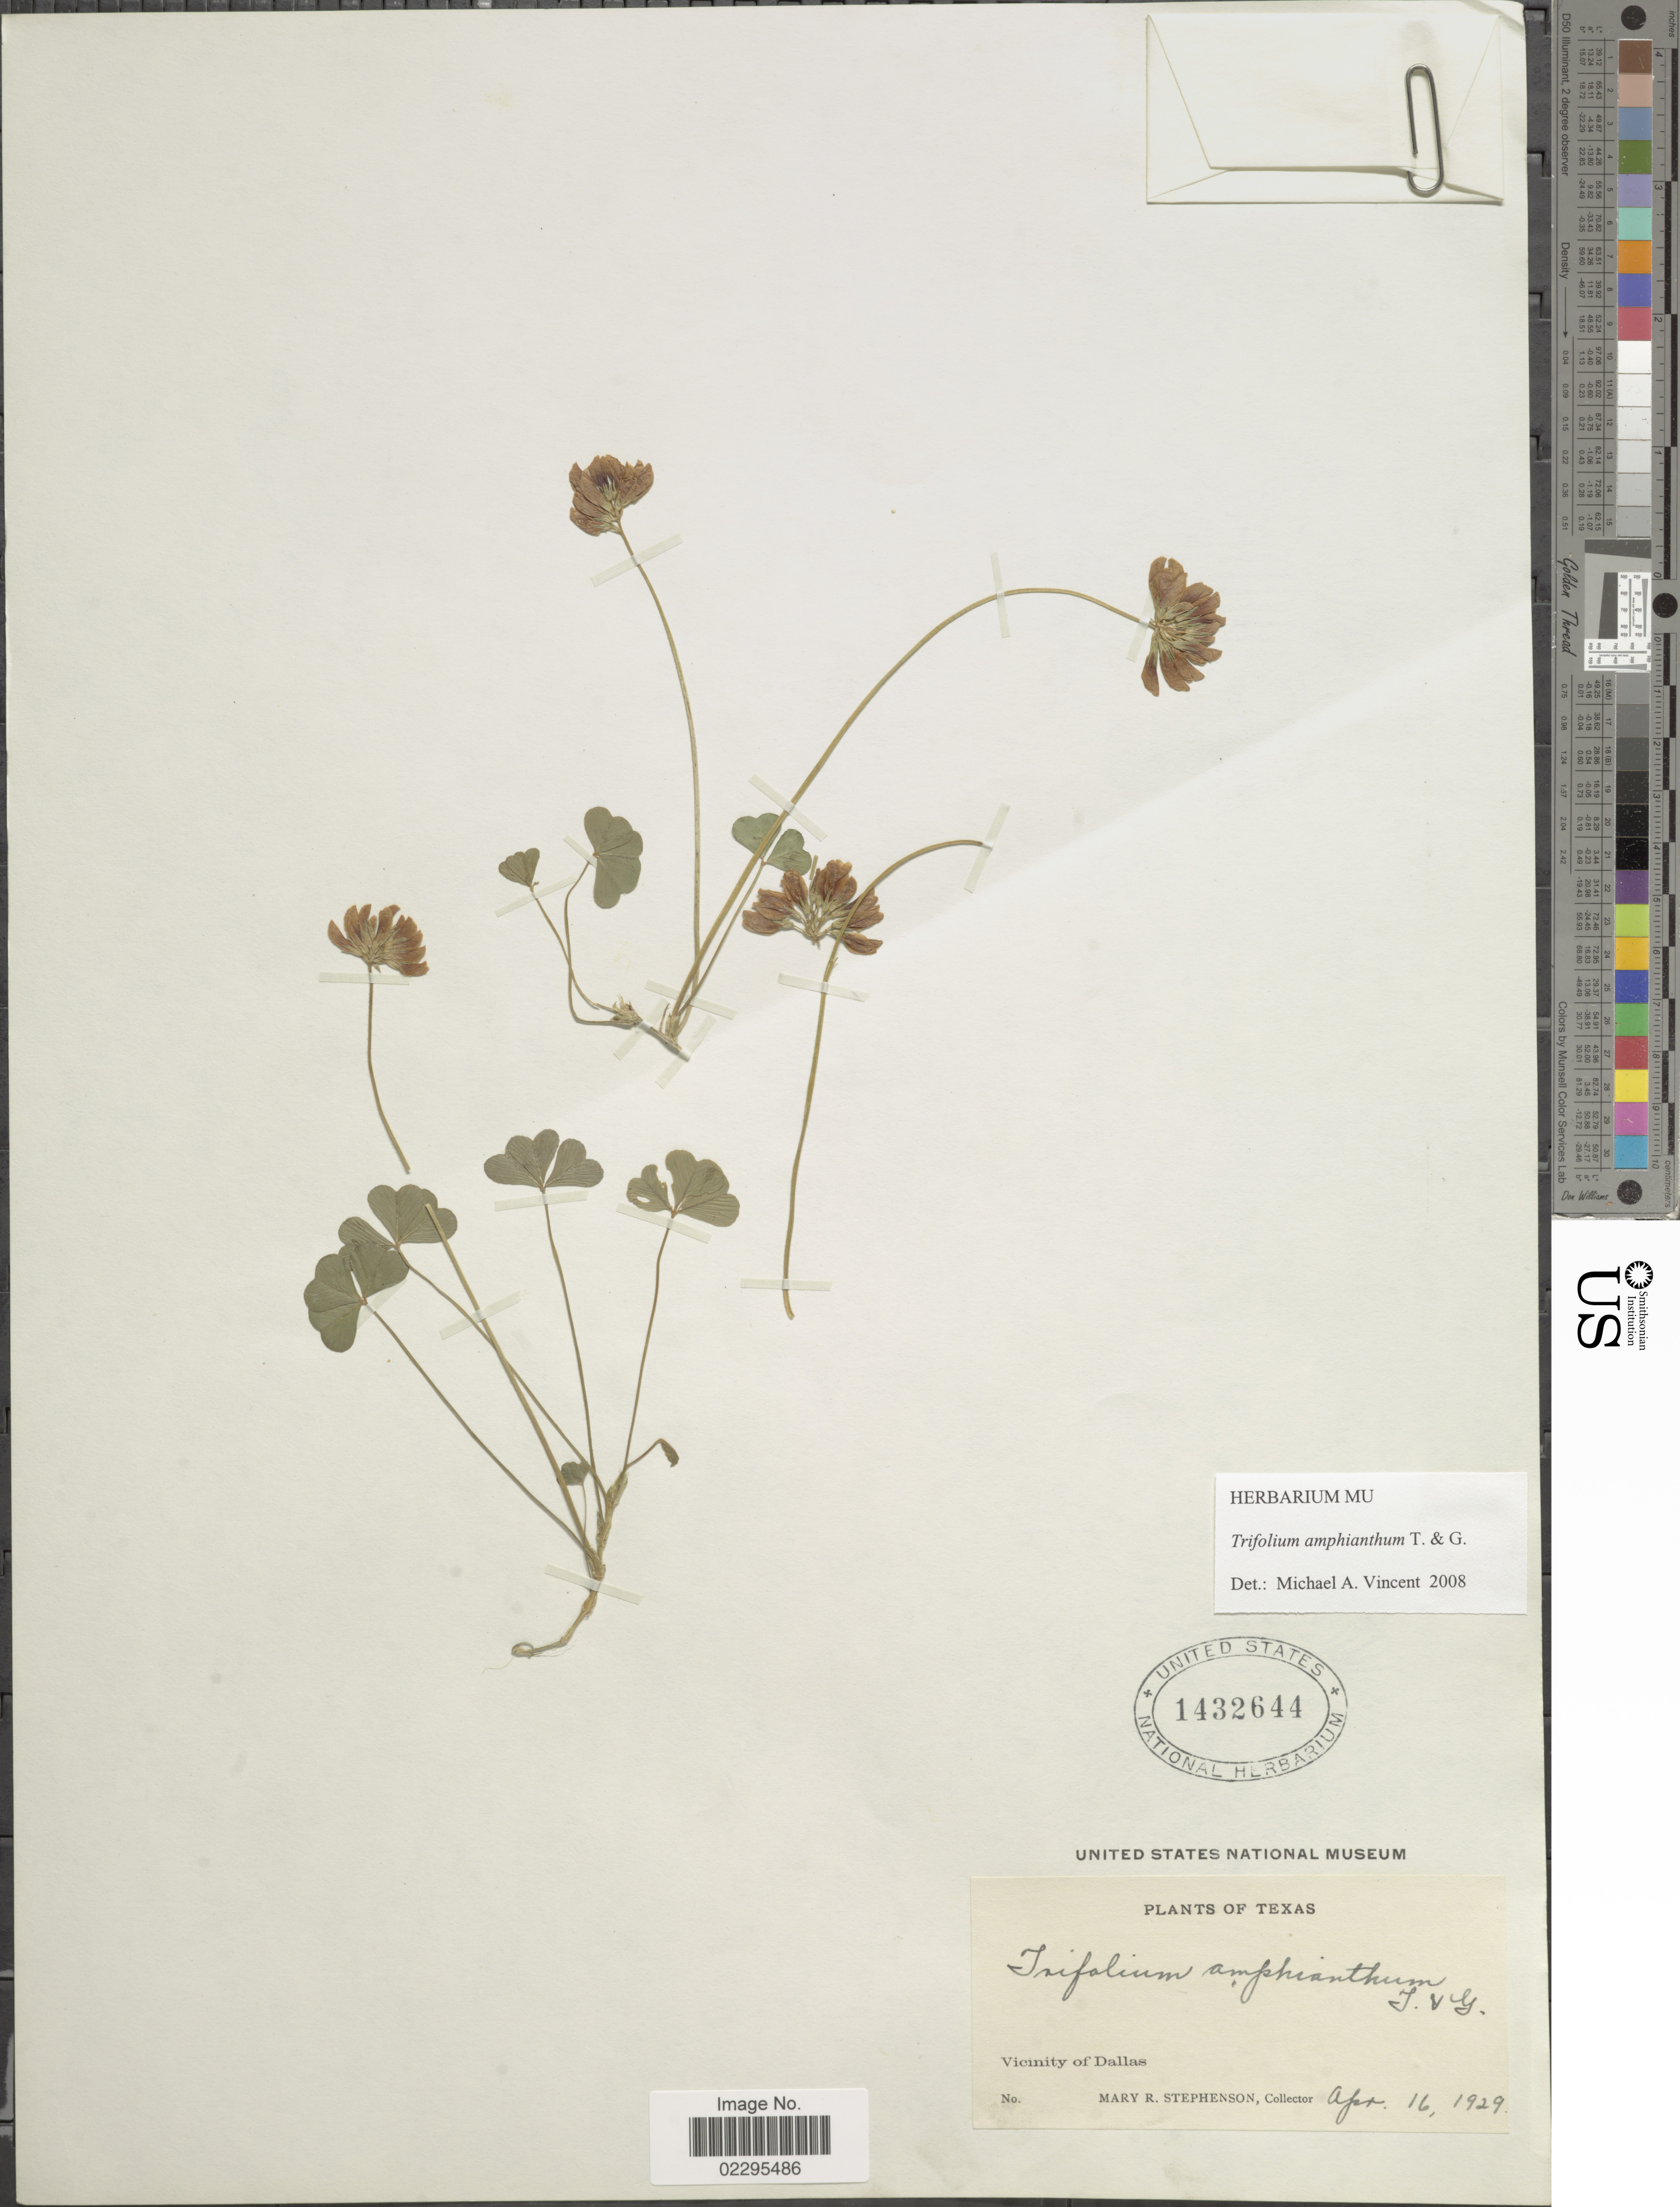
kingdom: Plantae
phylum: Tracheophyta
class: Magnoliopsida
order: Fabales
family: Fabaceae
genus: Trifolium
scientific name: Trifolium amphianthum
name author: Torr. & A. Gray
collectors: M. Stephenson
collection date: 1929-04-16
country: United States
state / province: Texas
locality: Vicinity of Dallas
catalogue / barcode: US 1432644